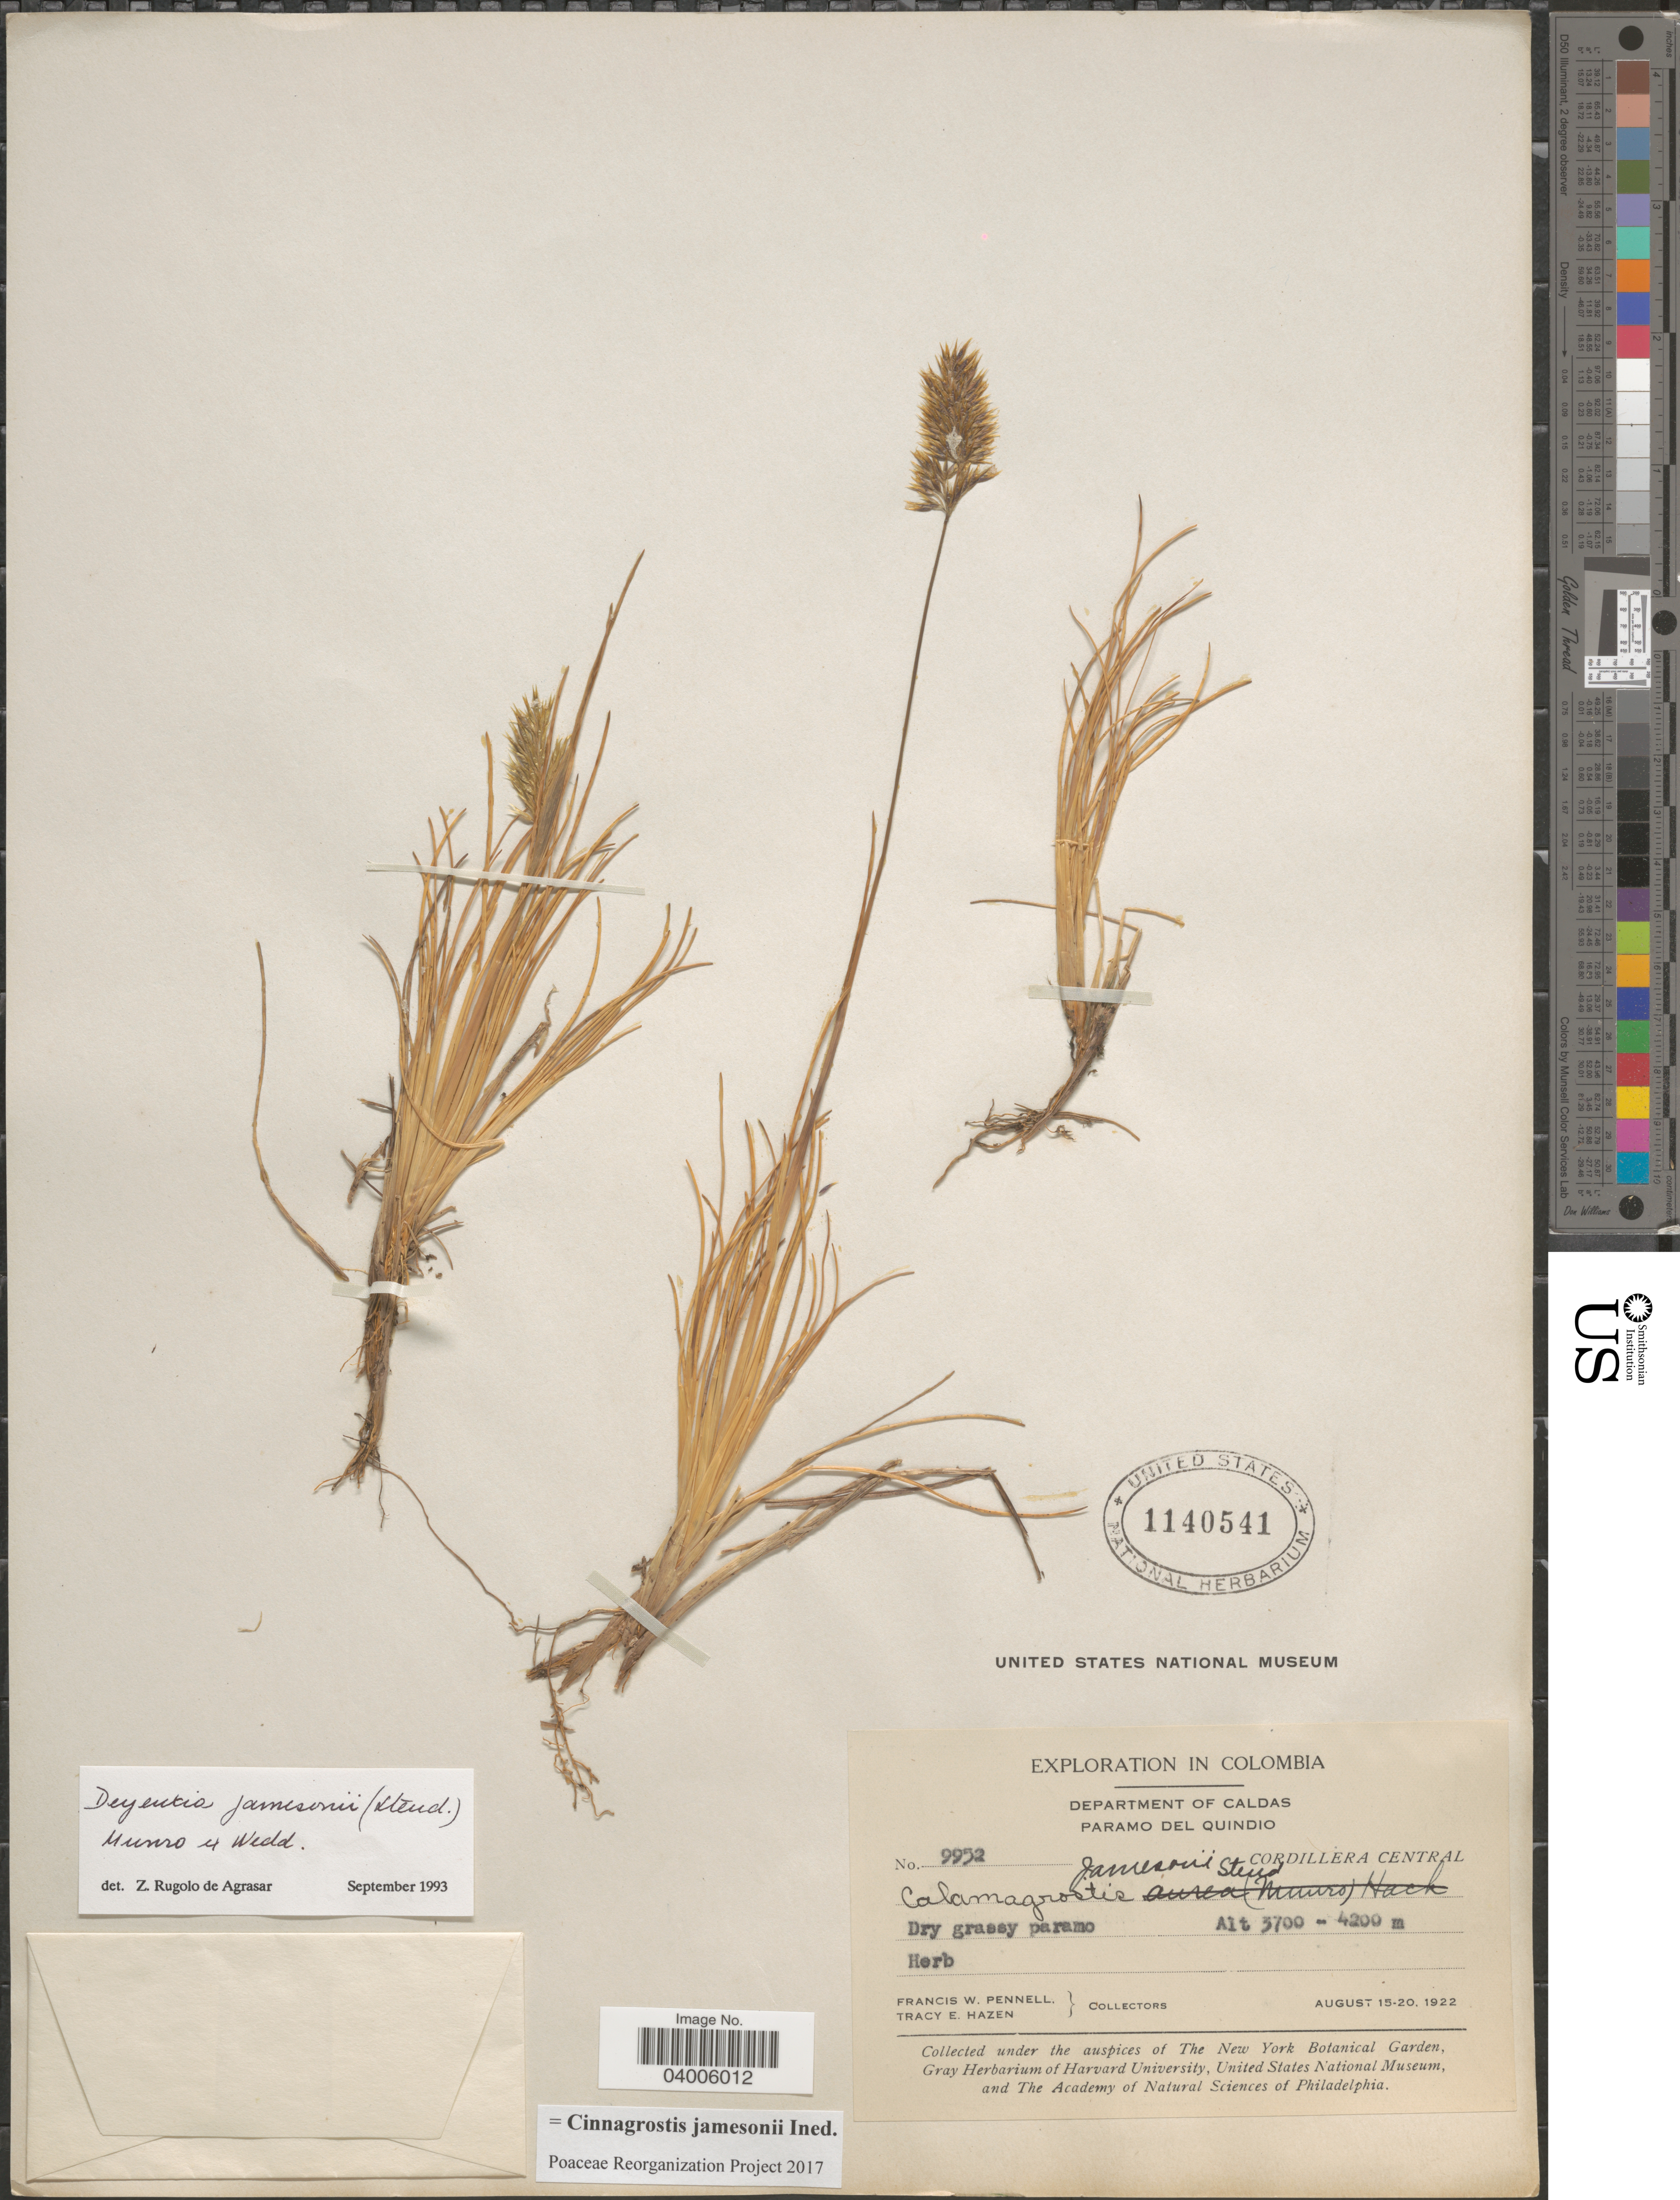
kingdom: Plantae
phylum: Tracheophyta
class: Liliopsida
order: Poales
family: Poaceae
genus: Cinnagrostis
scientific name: Cinnagrostis jamesonii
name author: (Steud.) P.M. Peterson et al.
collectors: F. W. Pennell & T. E. Hazen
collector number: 9952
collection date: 1922-08-15/1922-08-20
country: Colombia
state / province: Caldas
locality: Department of Caldas. Paramo del Quindio. Cordillera Central.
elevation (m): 3700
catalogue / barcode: US 1140541